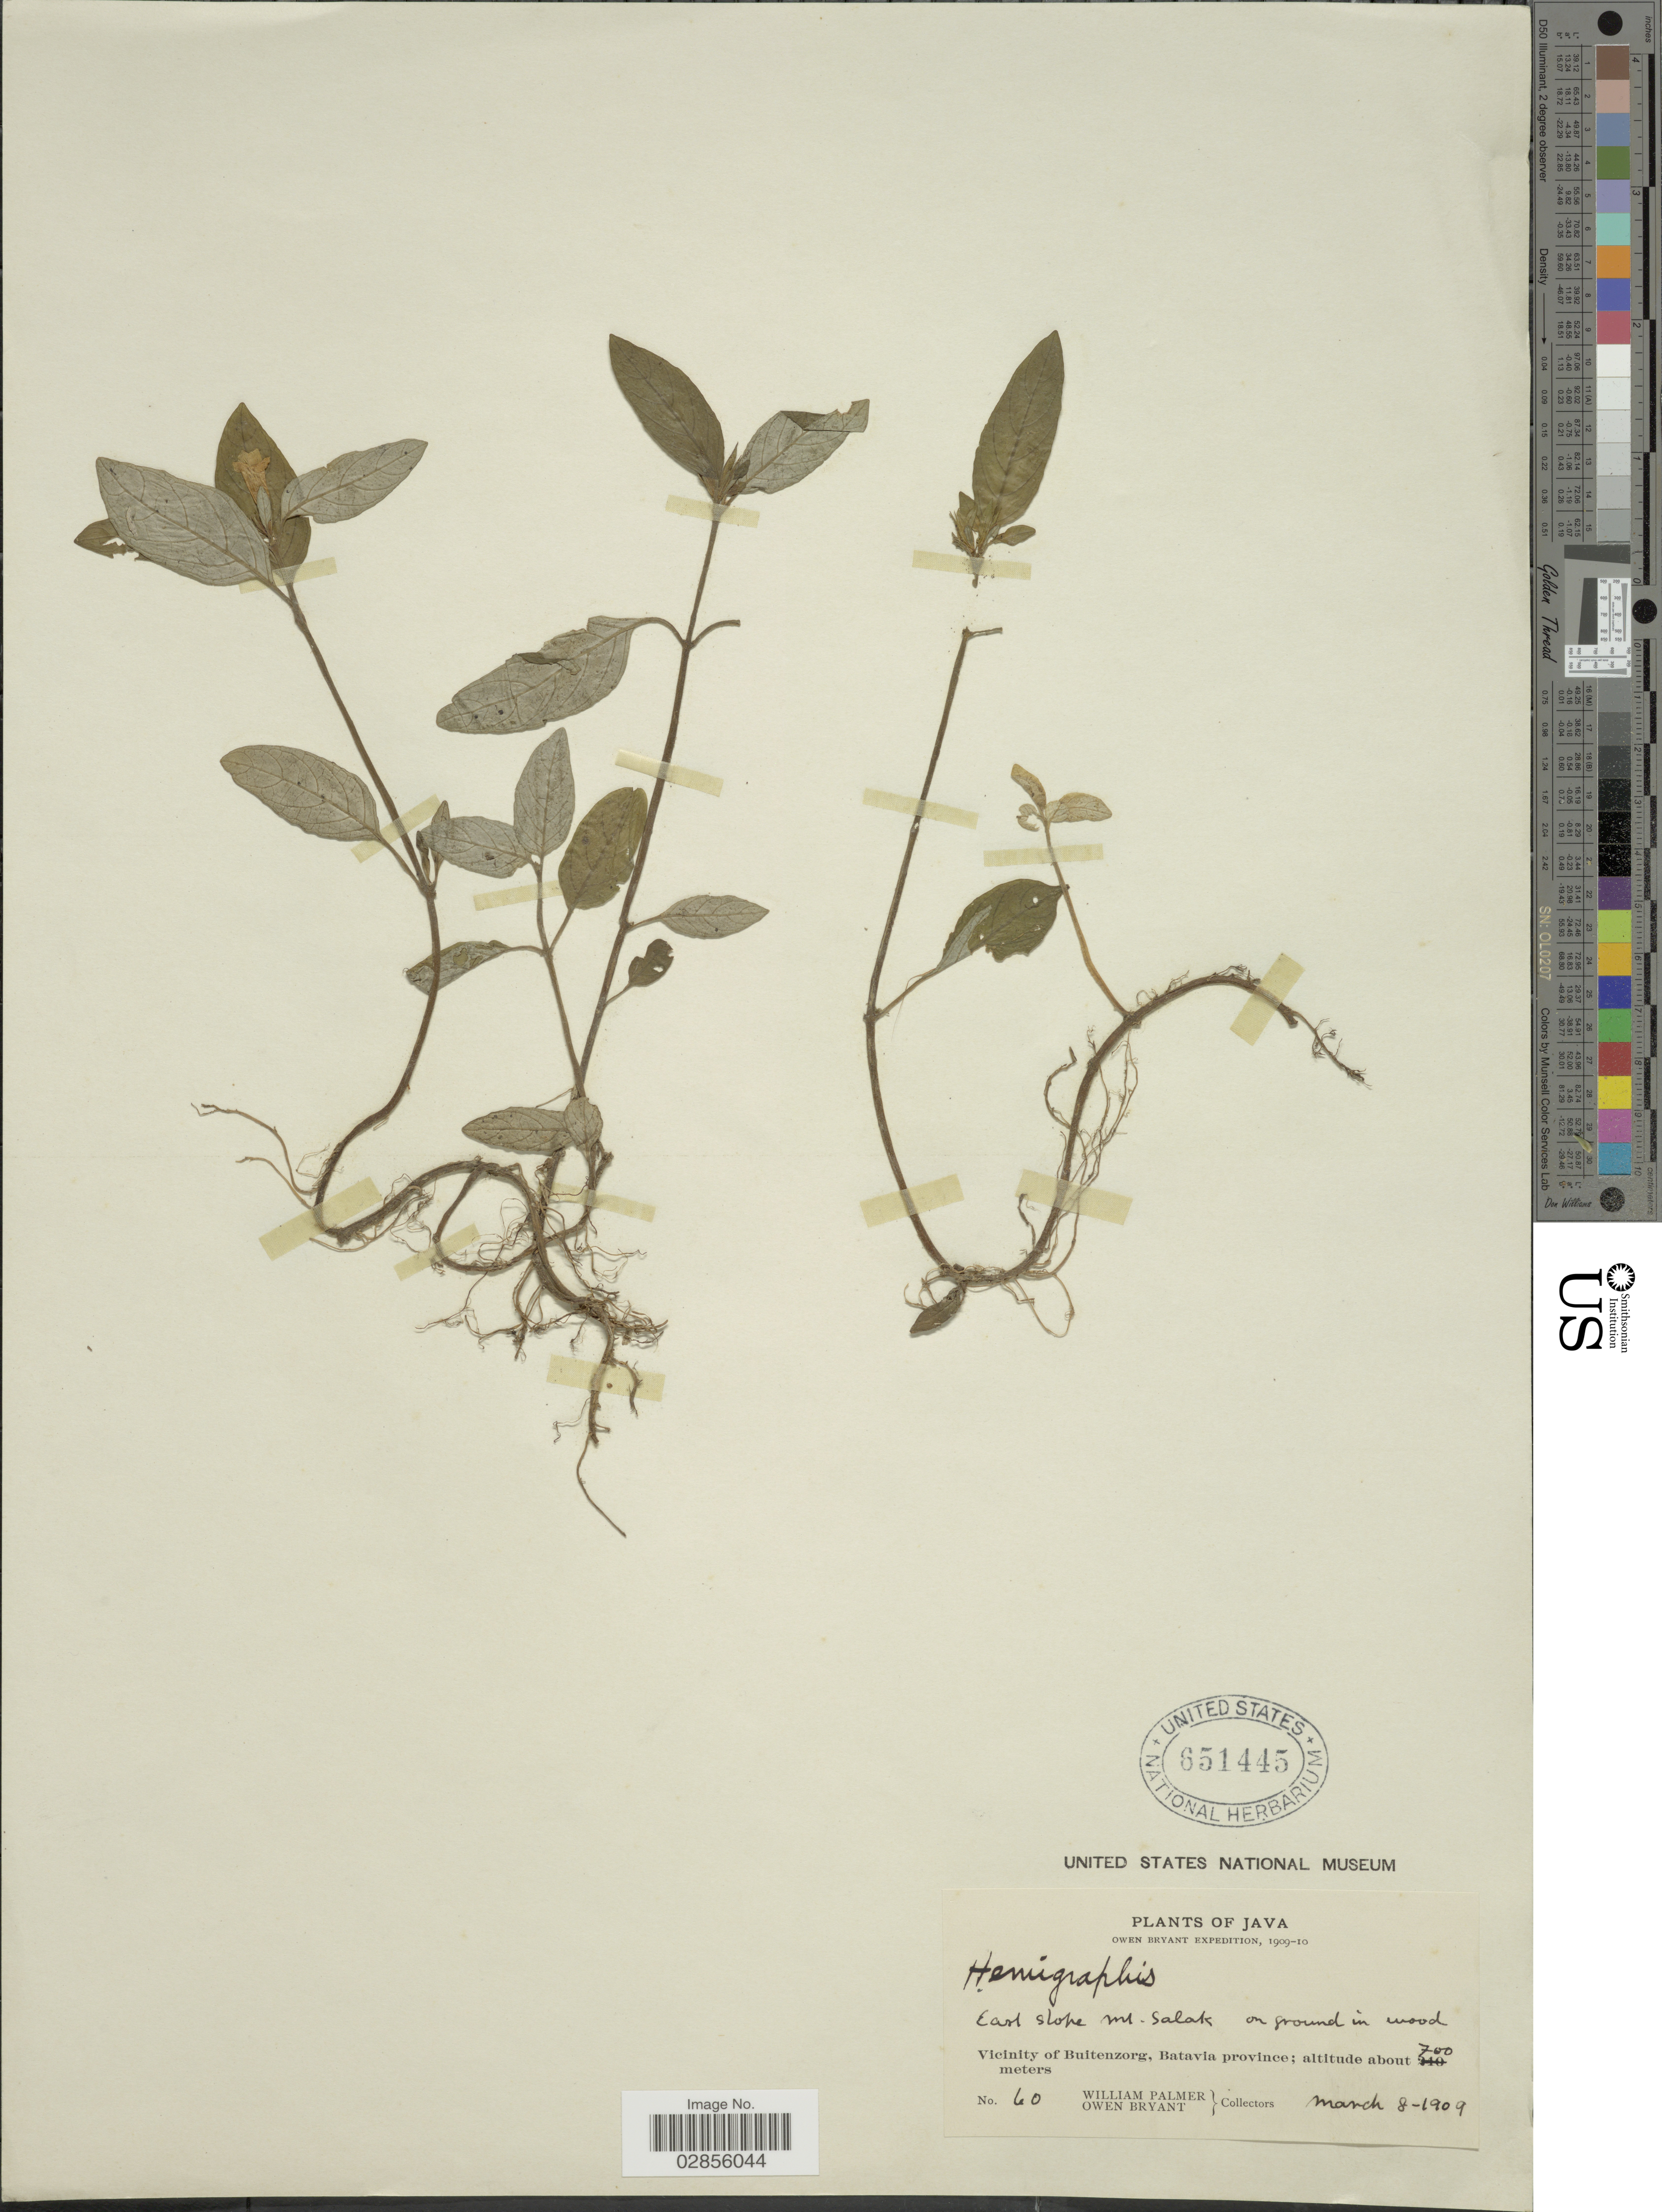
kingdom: Plantae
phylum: Tracheophyta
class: Magnoliopsida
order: Lamiales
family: Acanthaceae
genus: Strobilanthes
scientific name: Strobilanthes sp.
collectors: W. Palmer & O. Bryant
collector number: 60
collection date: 1909-03-08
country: Indonesia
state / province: Java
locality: East slope Mt. Salak. Vicinity of Buitenzorg, Batavia province.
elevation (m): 700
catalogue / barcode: US 651445